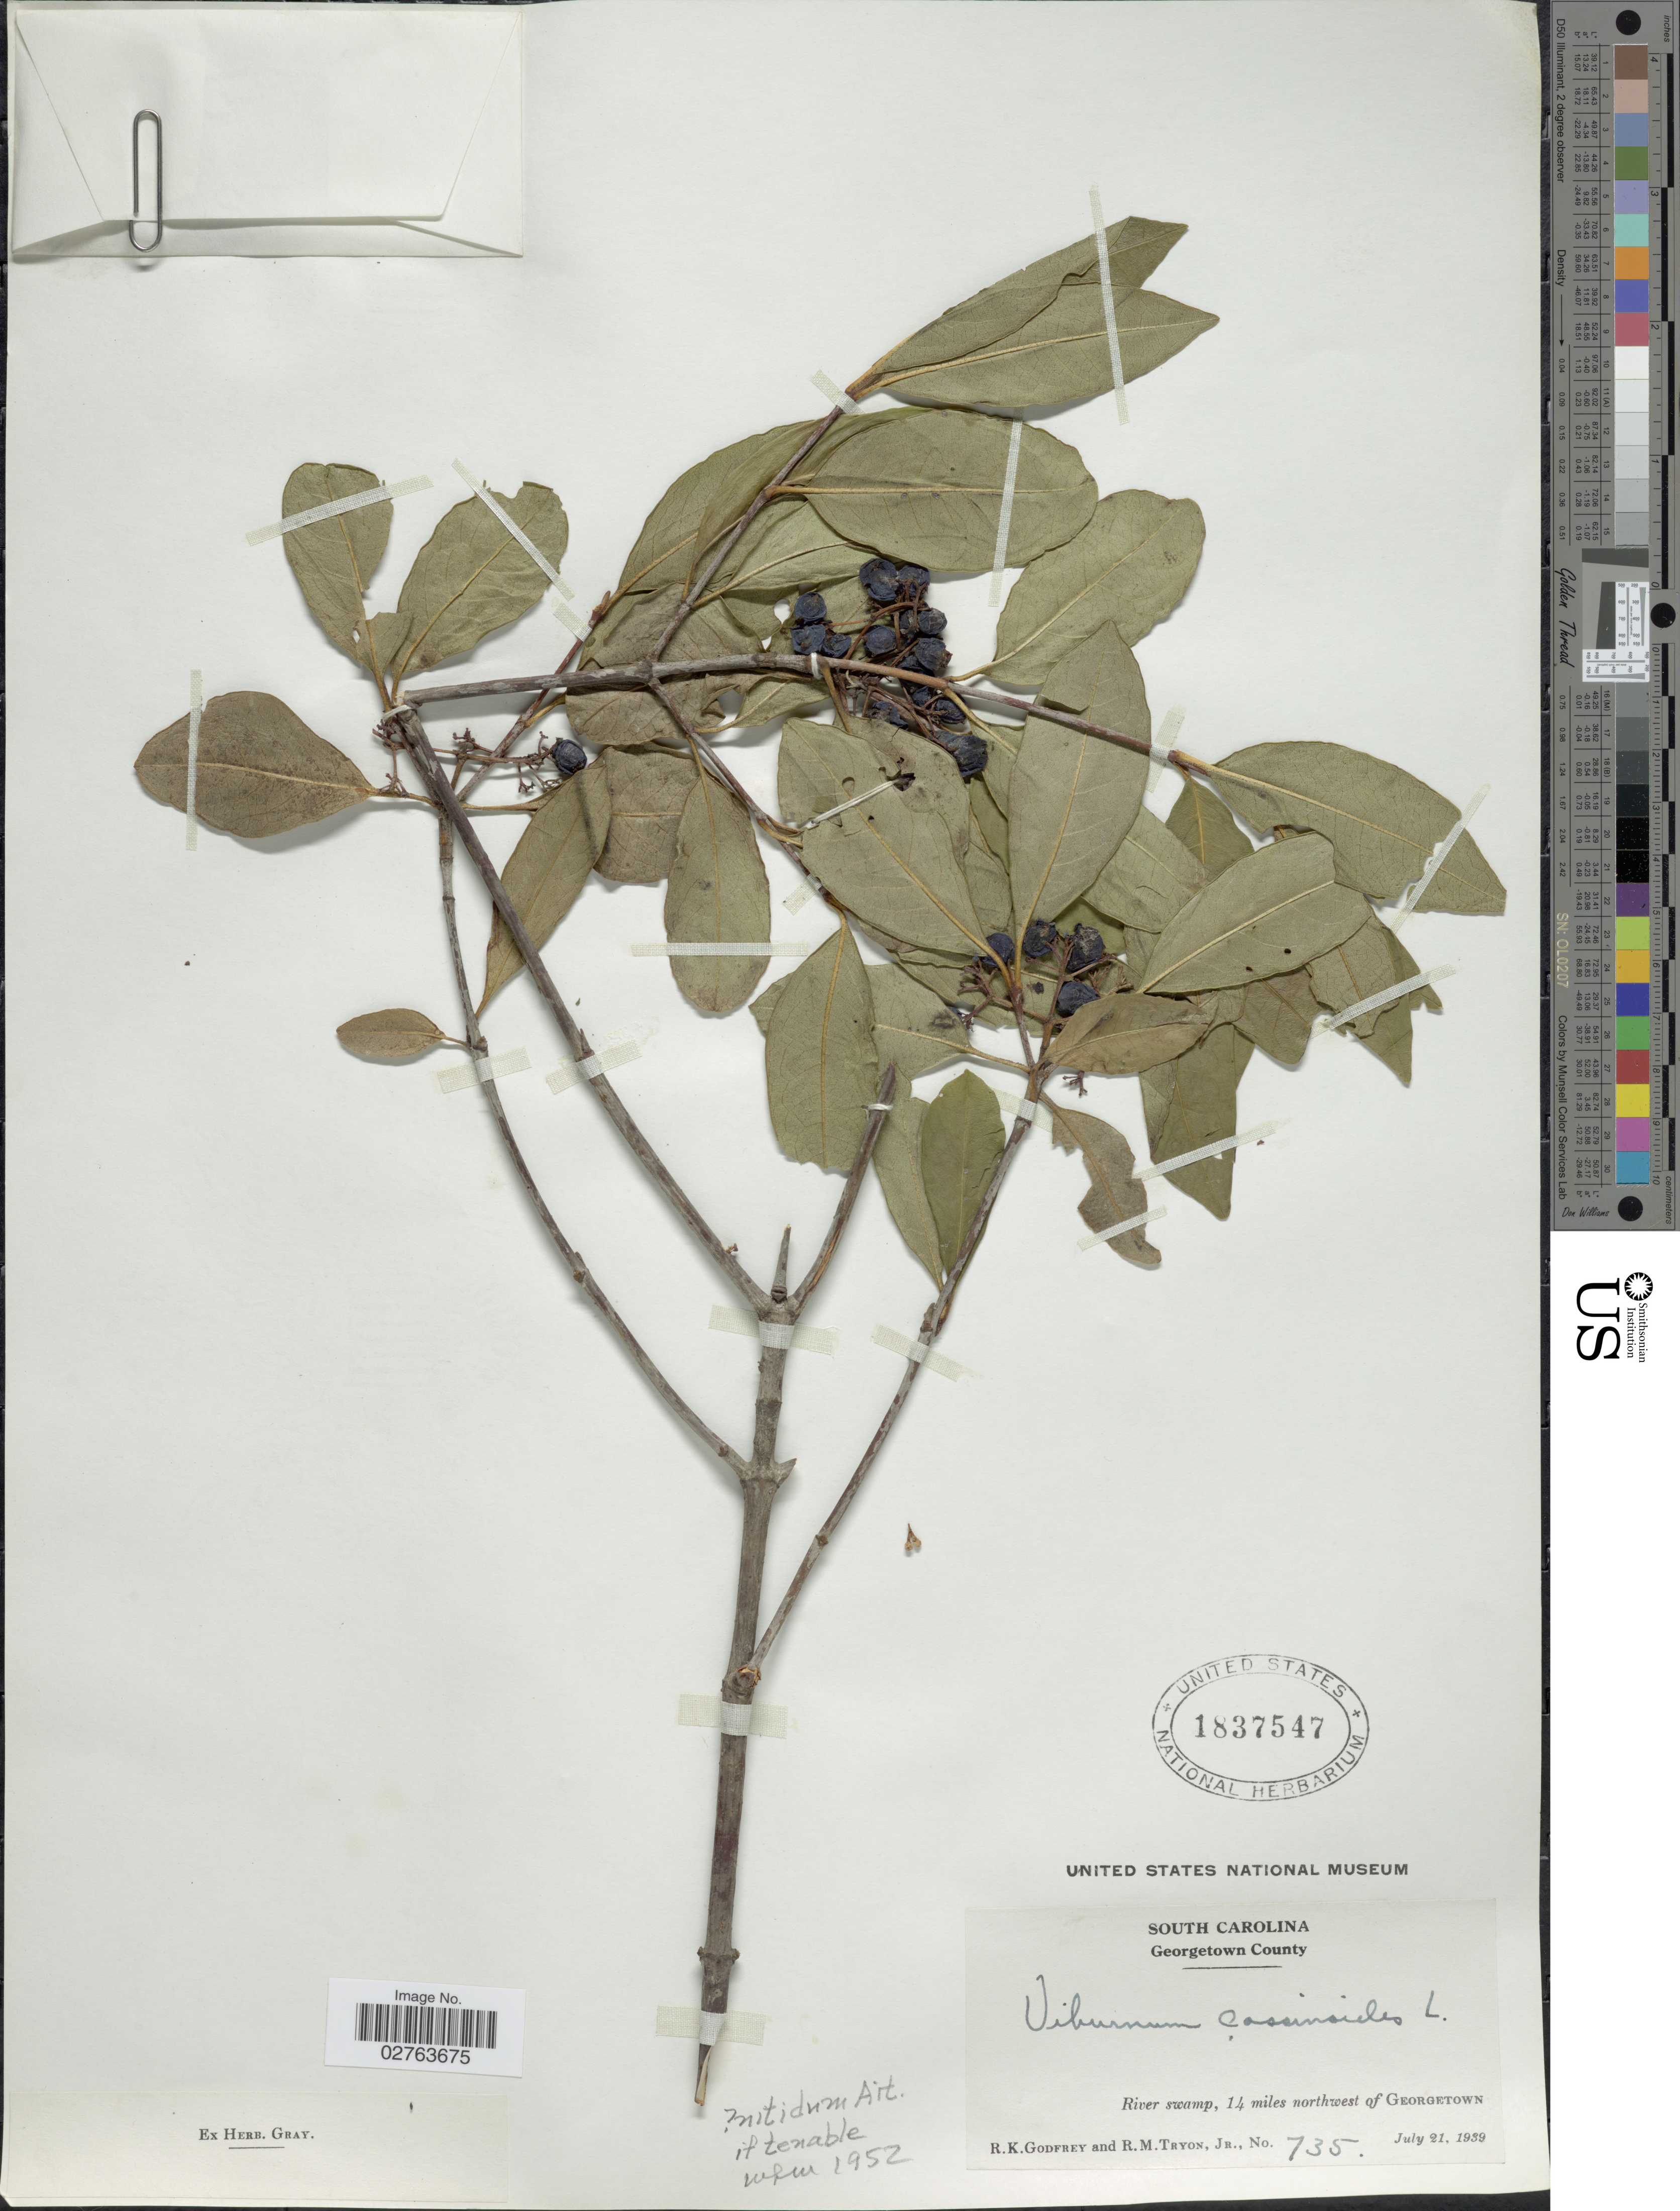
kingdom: Plantae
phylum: Tracheophyta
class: Magnoliopsida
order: Dipsacales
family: Viburnaceae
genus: Viburnum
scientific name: Viburnum nitidum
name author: Aiton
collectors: R. K. Godfrey & R. M. Tryon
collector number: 735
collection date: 1939-07-21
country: United States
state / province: South Carolina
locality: Georgetown County. 14 miles northwest of Georgetown.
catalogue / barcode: US 1837547